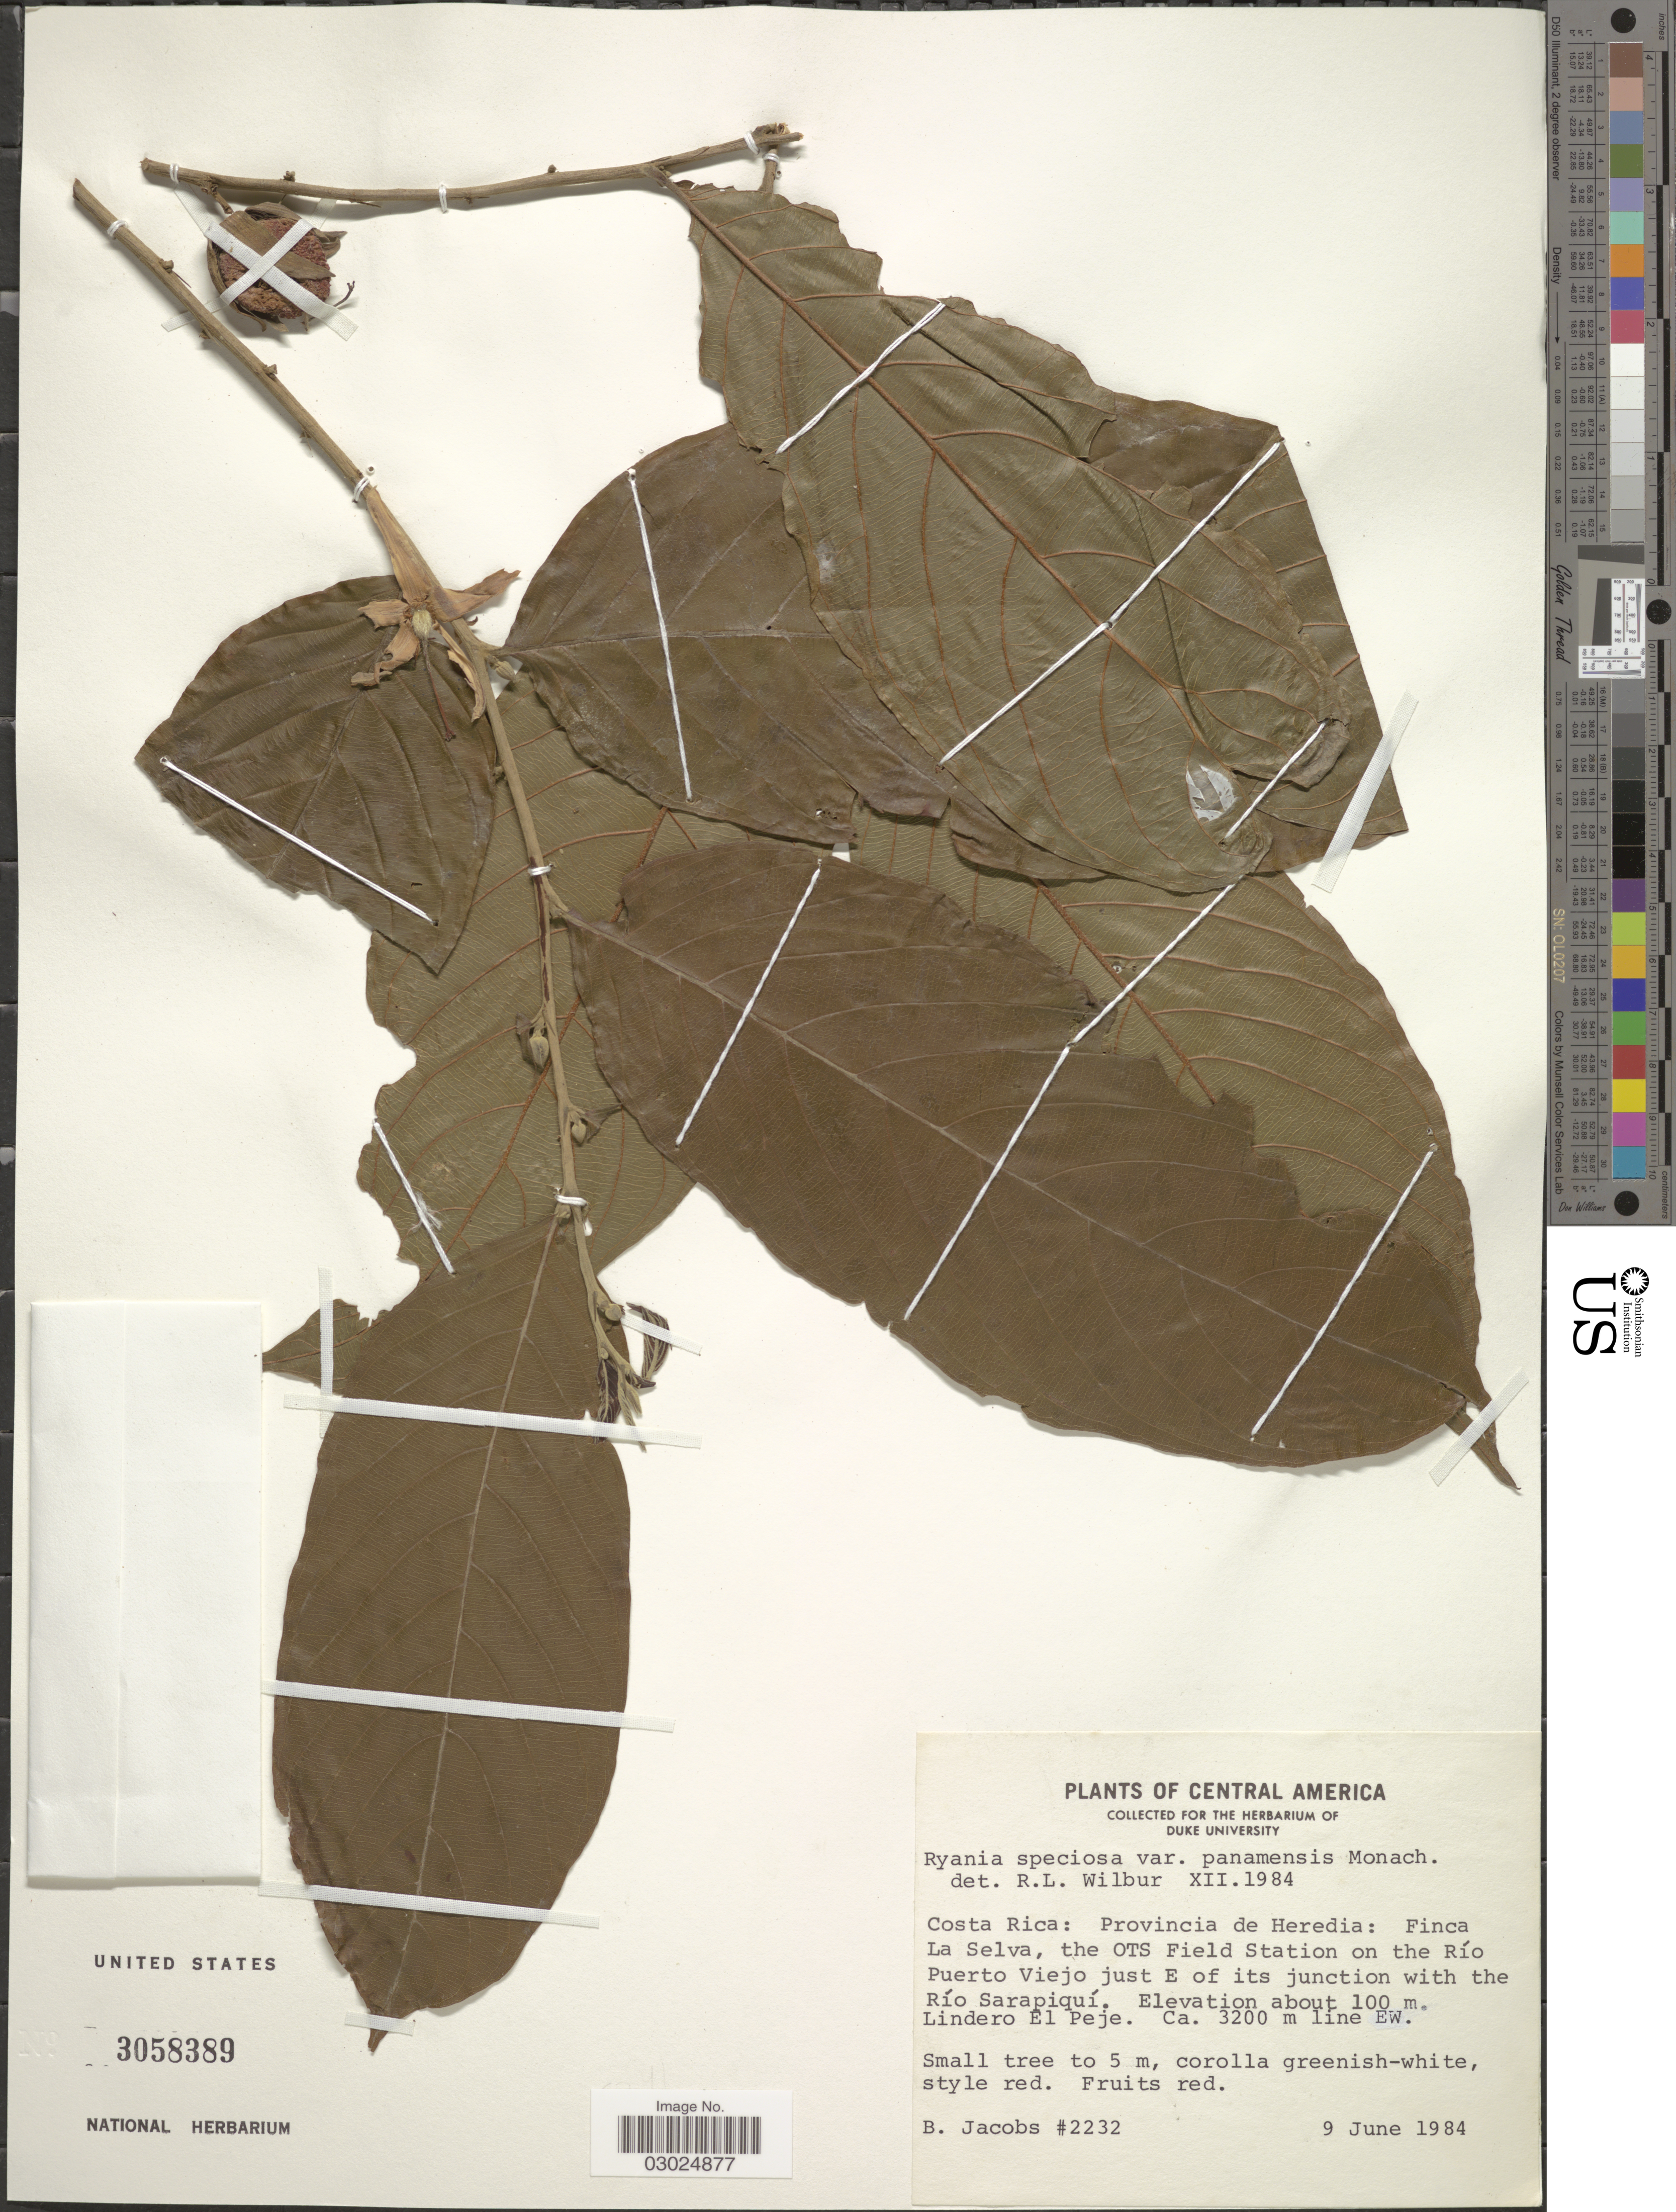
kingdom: Plantae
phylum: Tracheophyta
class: Magnoliopsida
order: Malpighiales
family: Salicaceae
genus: Ryania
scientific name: Ryania speciosa var. panamensis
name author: Monach.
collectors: B. Jacobs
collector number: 2232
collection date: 1984-06-09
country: Costa Rica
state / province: Heredia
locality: Provincia de Heredia: Finca La Selva, the OTS Field Station on the Río Puerto Viejo just E of its junction with the Río Sarapiquí. Lindero El Peje. Ca. 3200 m line EW.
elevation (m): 100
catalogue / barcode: US 3058389